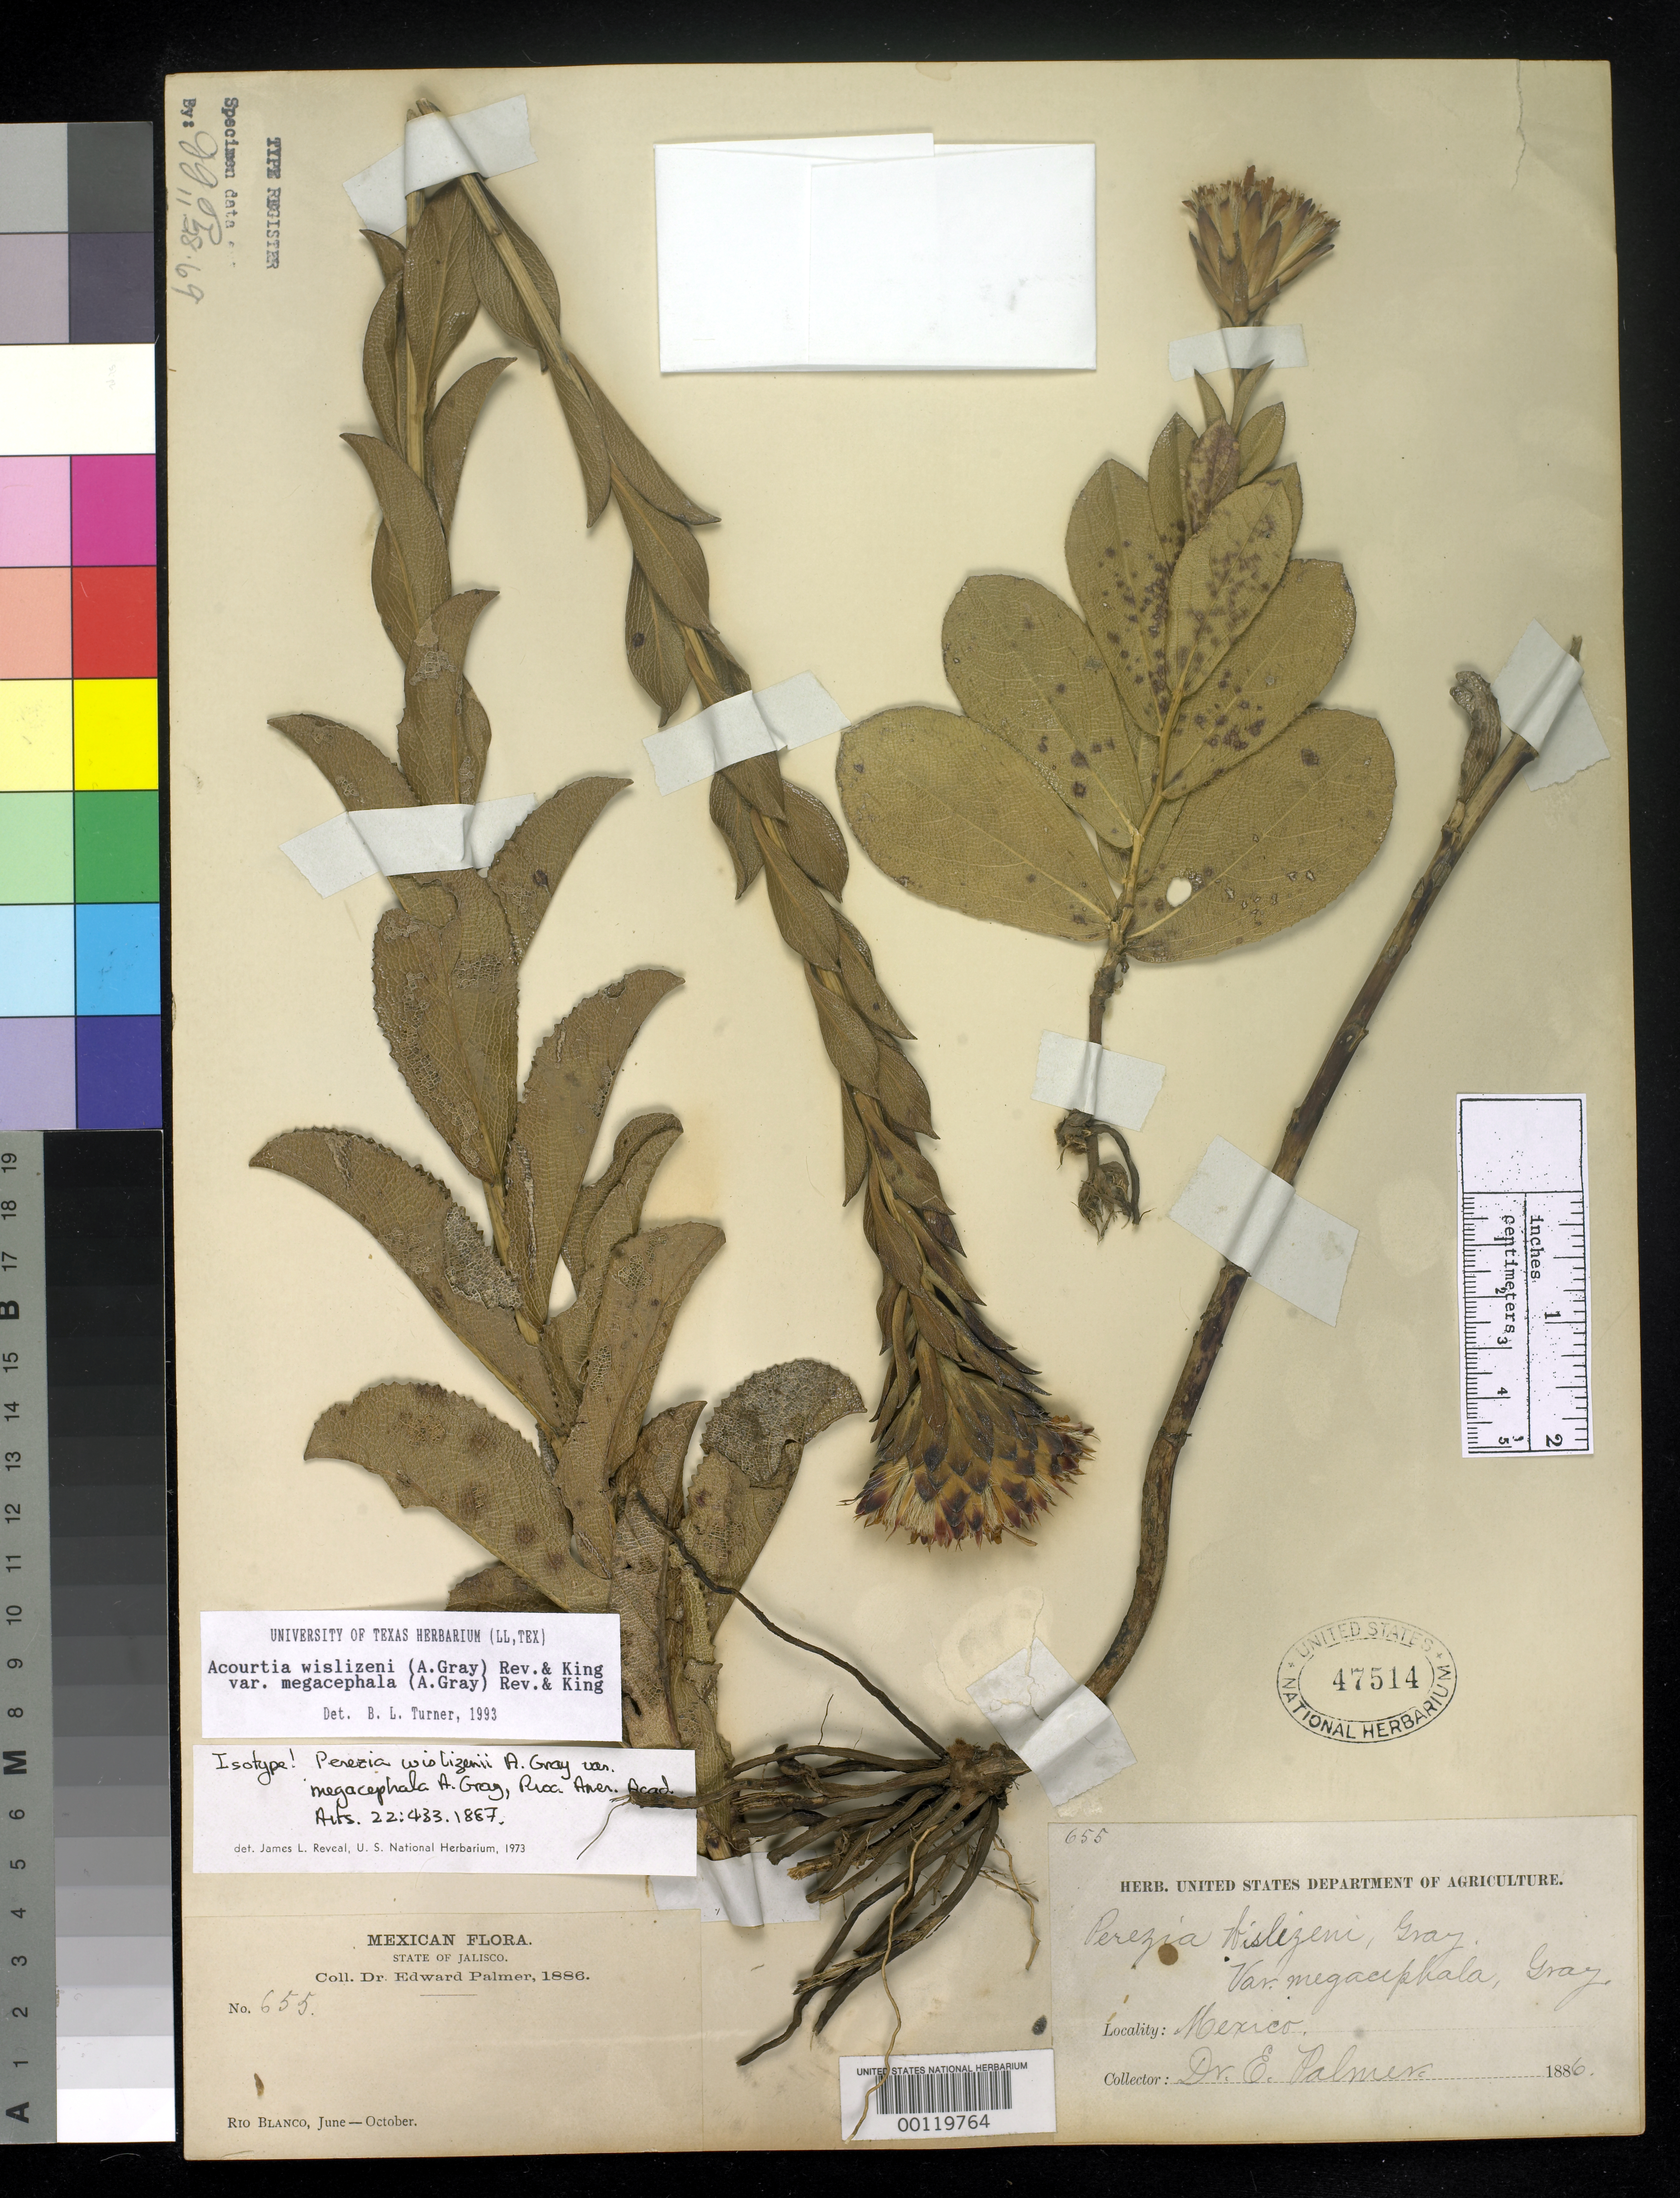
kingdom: Plantae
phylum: Tracheophyta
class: Magnoliopsida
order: Asterales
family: Asteraceae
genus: Perezia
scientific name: Perezia wislizeni var. megacephala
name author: A. Gray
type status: Isotype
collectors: E. Palmer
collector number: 655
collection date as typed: Oct 1886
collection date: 1886-10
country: Mexico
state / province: Jalisco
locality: Rio Blanco.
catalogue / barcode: US 47514